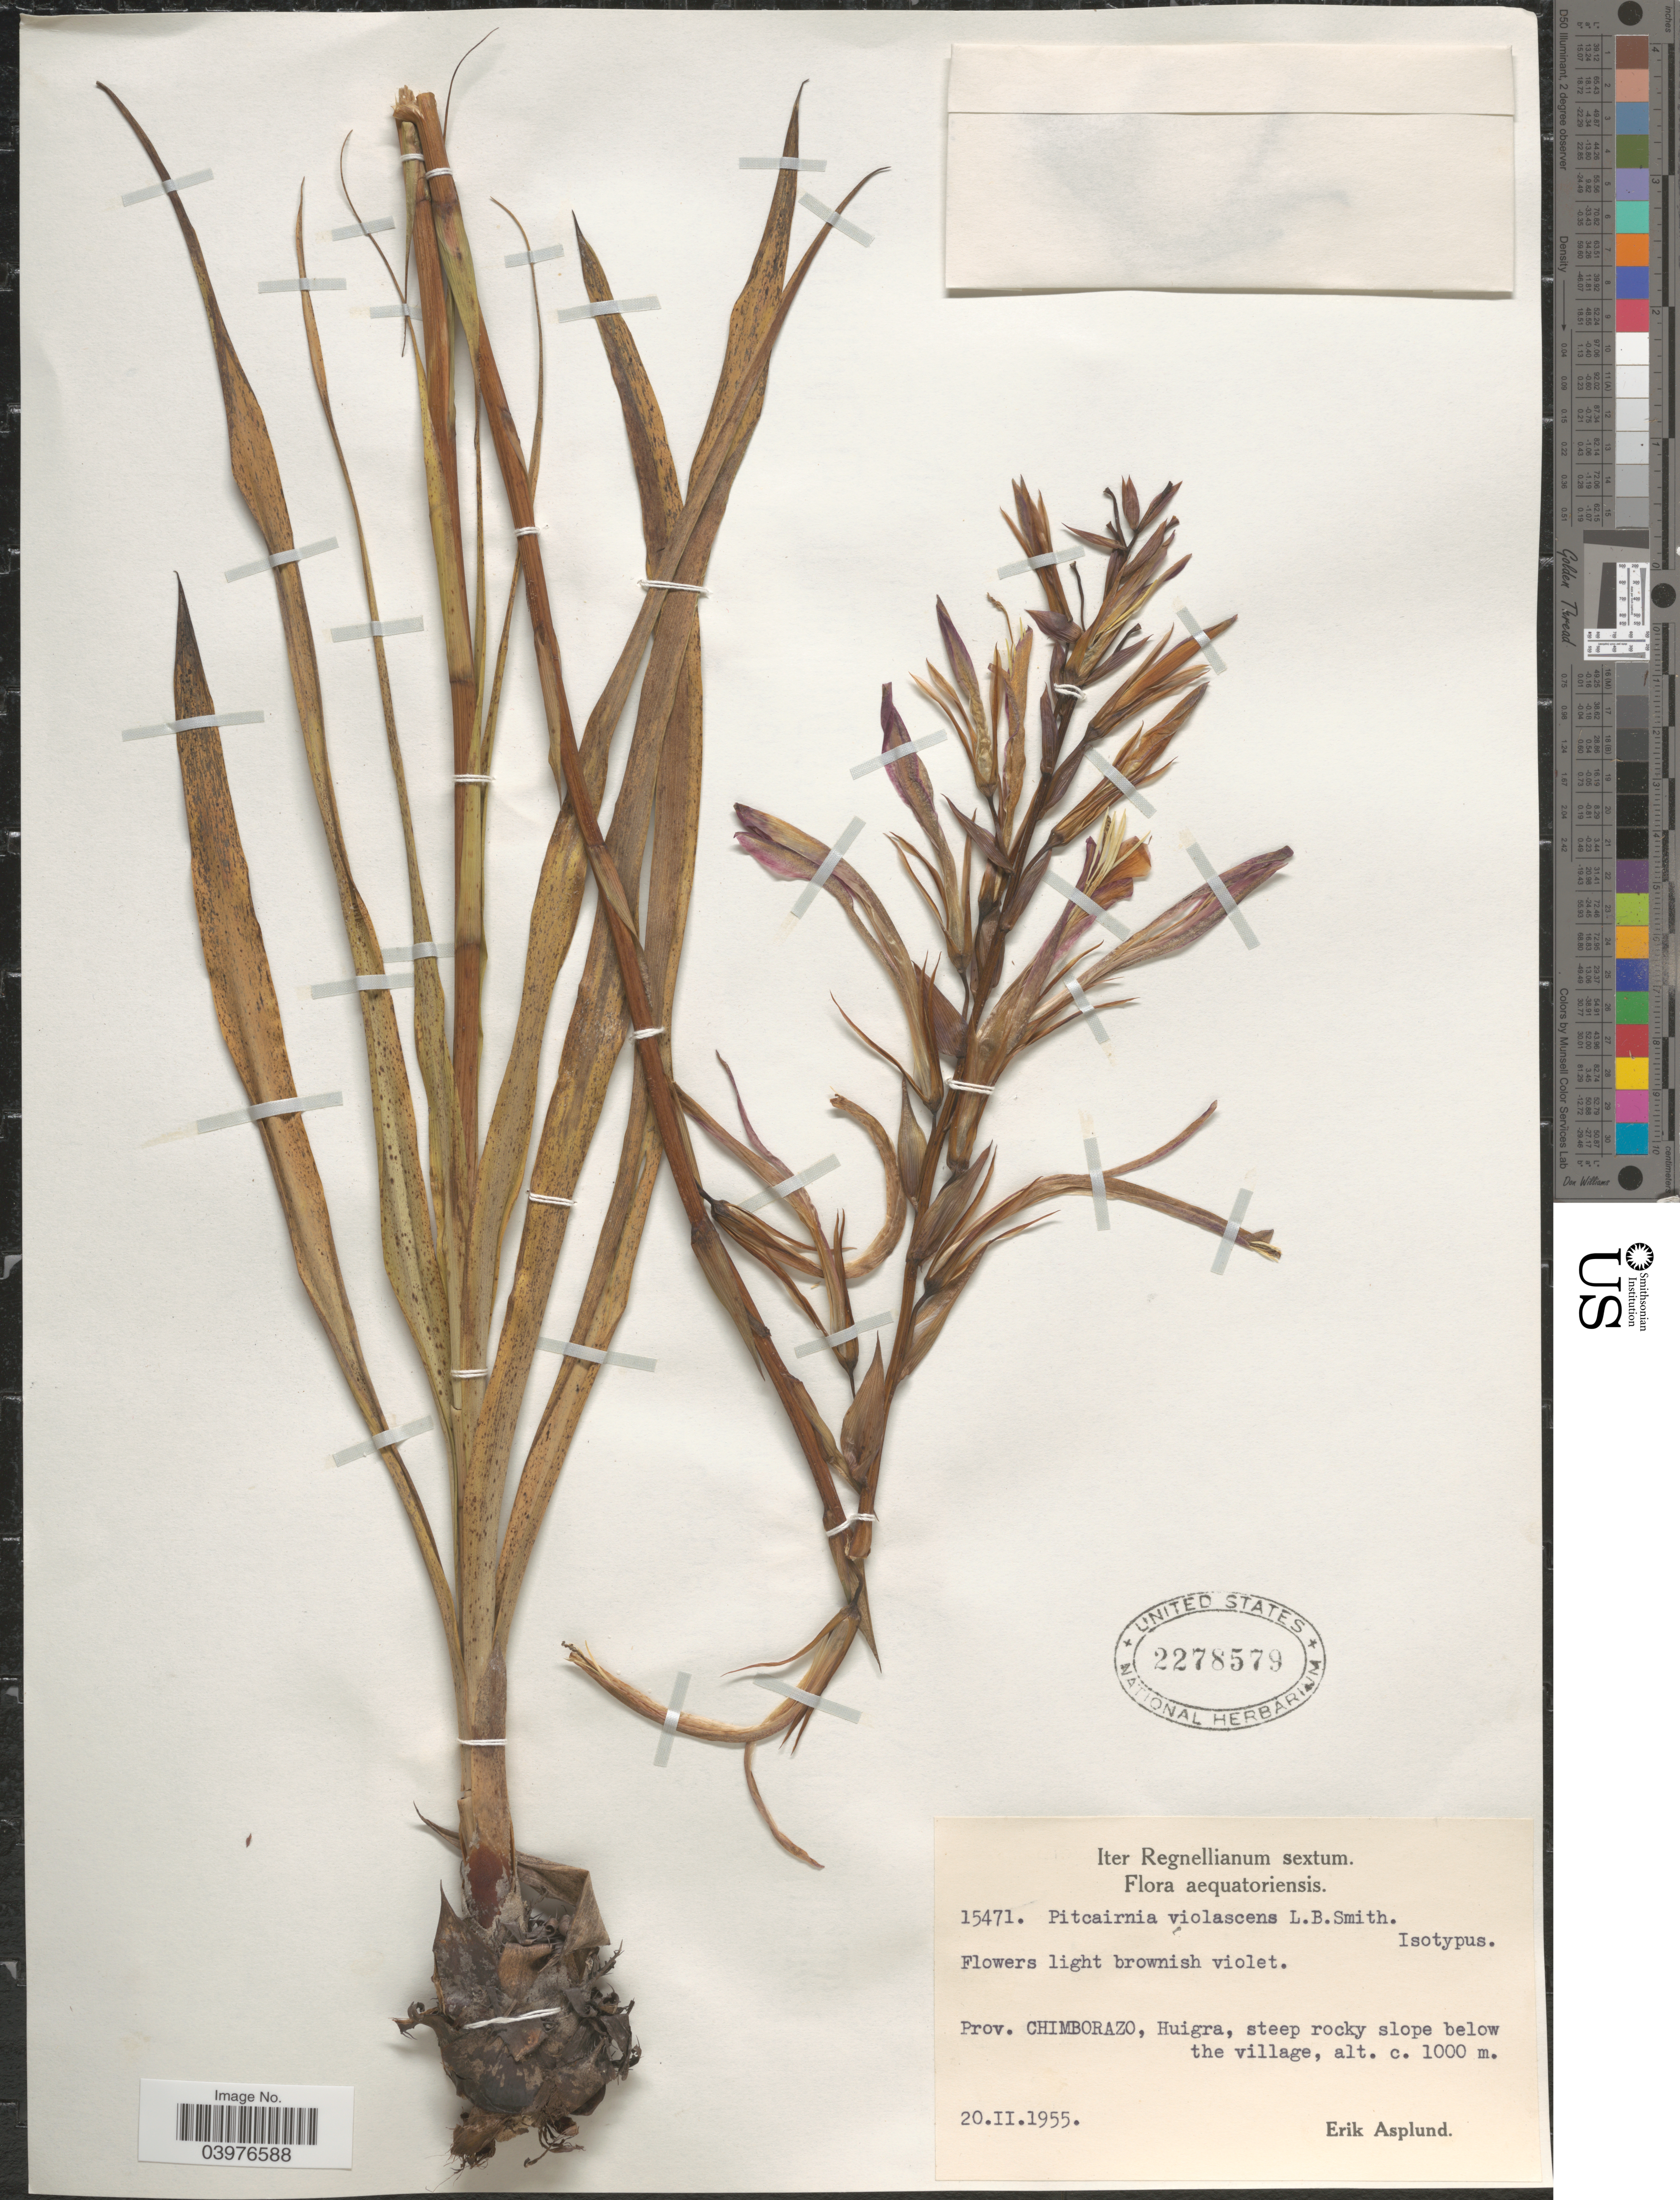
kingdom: Plantae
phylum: Tracheophyta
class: Liliopsida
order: Poales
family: Bromeliaceae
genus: Pitcairnia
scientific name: Pitcairnia violascens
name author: L.B. Sm.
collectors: E. Asplund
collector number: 15471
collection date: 1955-02-20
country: Ecuador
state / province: Chimborazo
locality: Huigra, steep rocky slope below the village.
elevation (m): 1000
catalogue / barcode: US 2278579